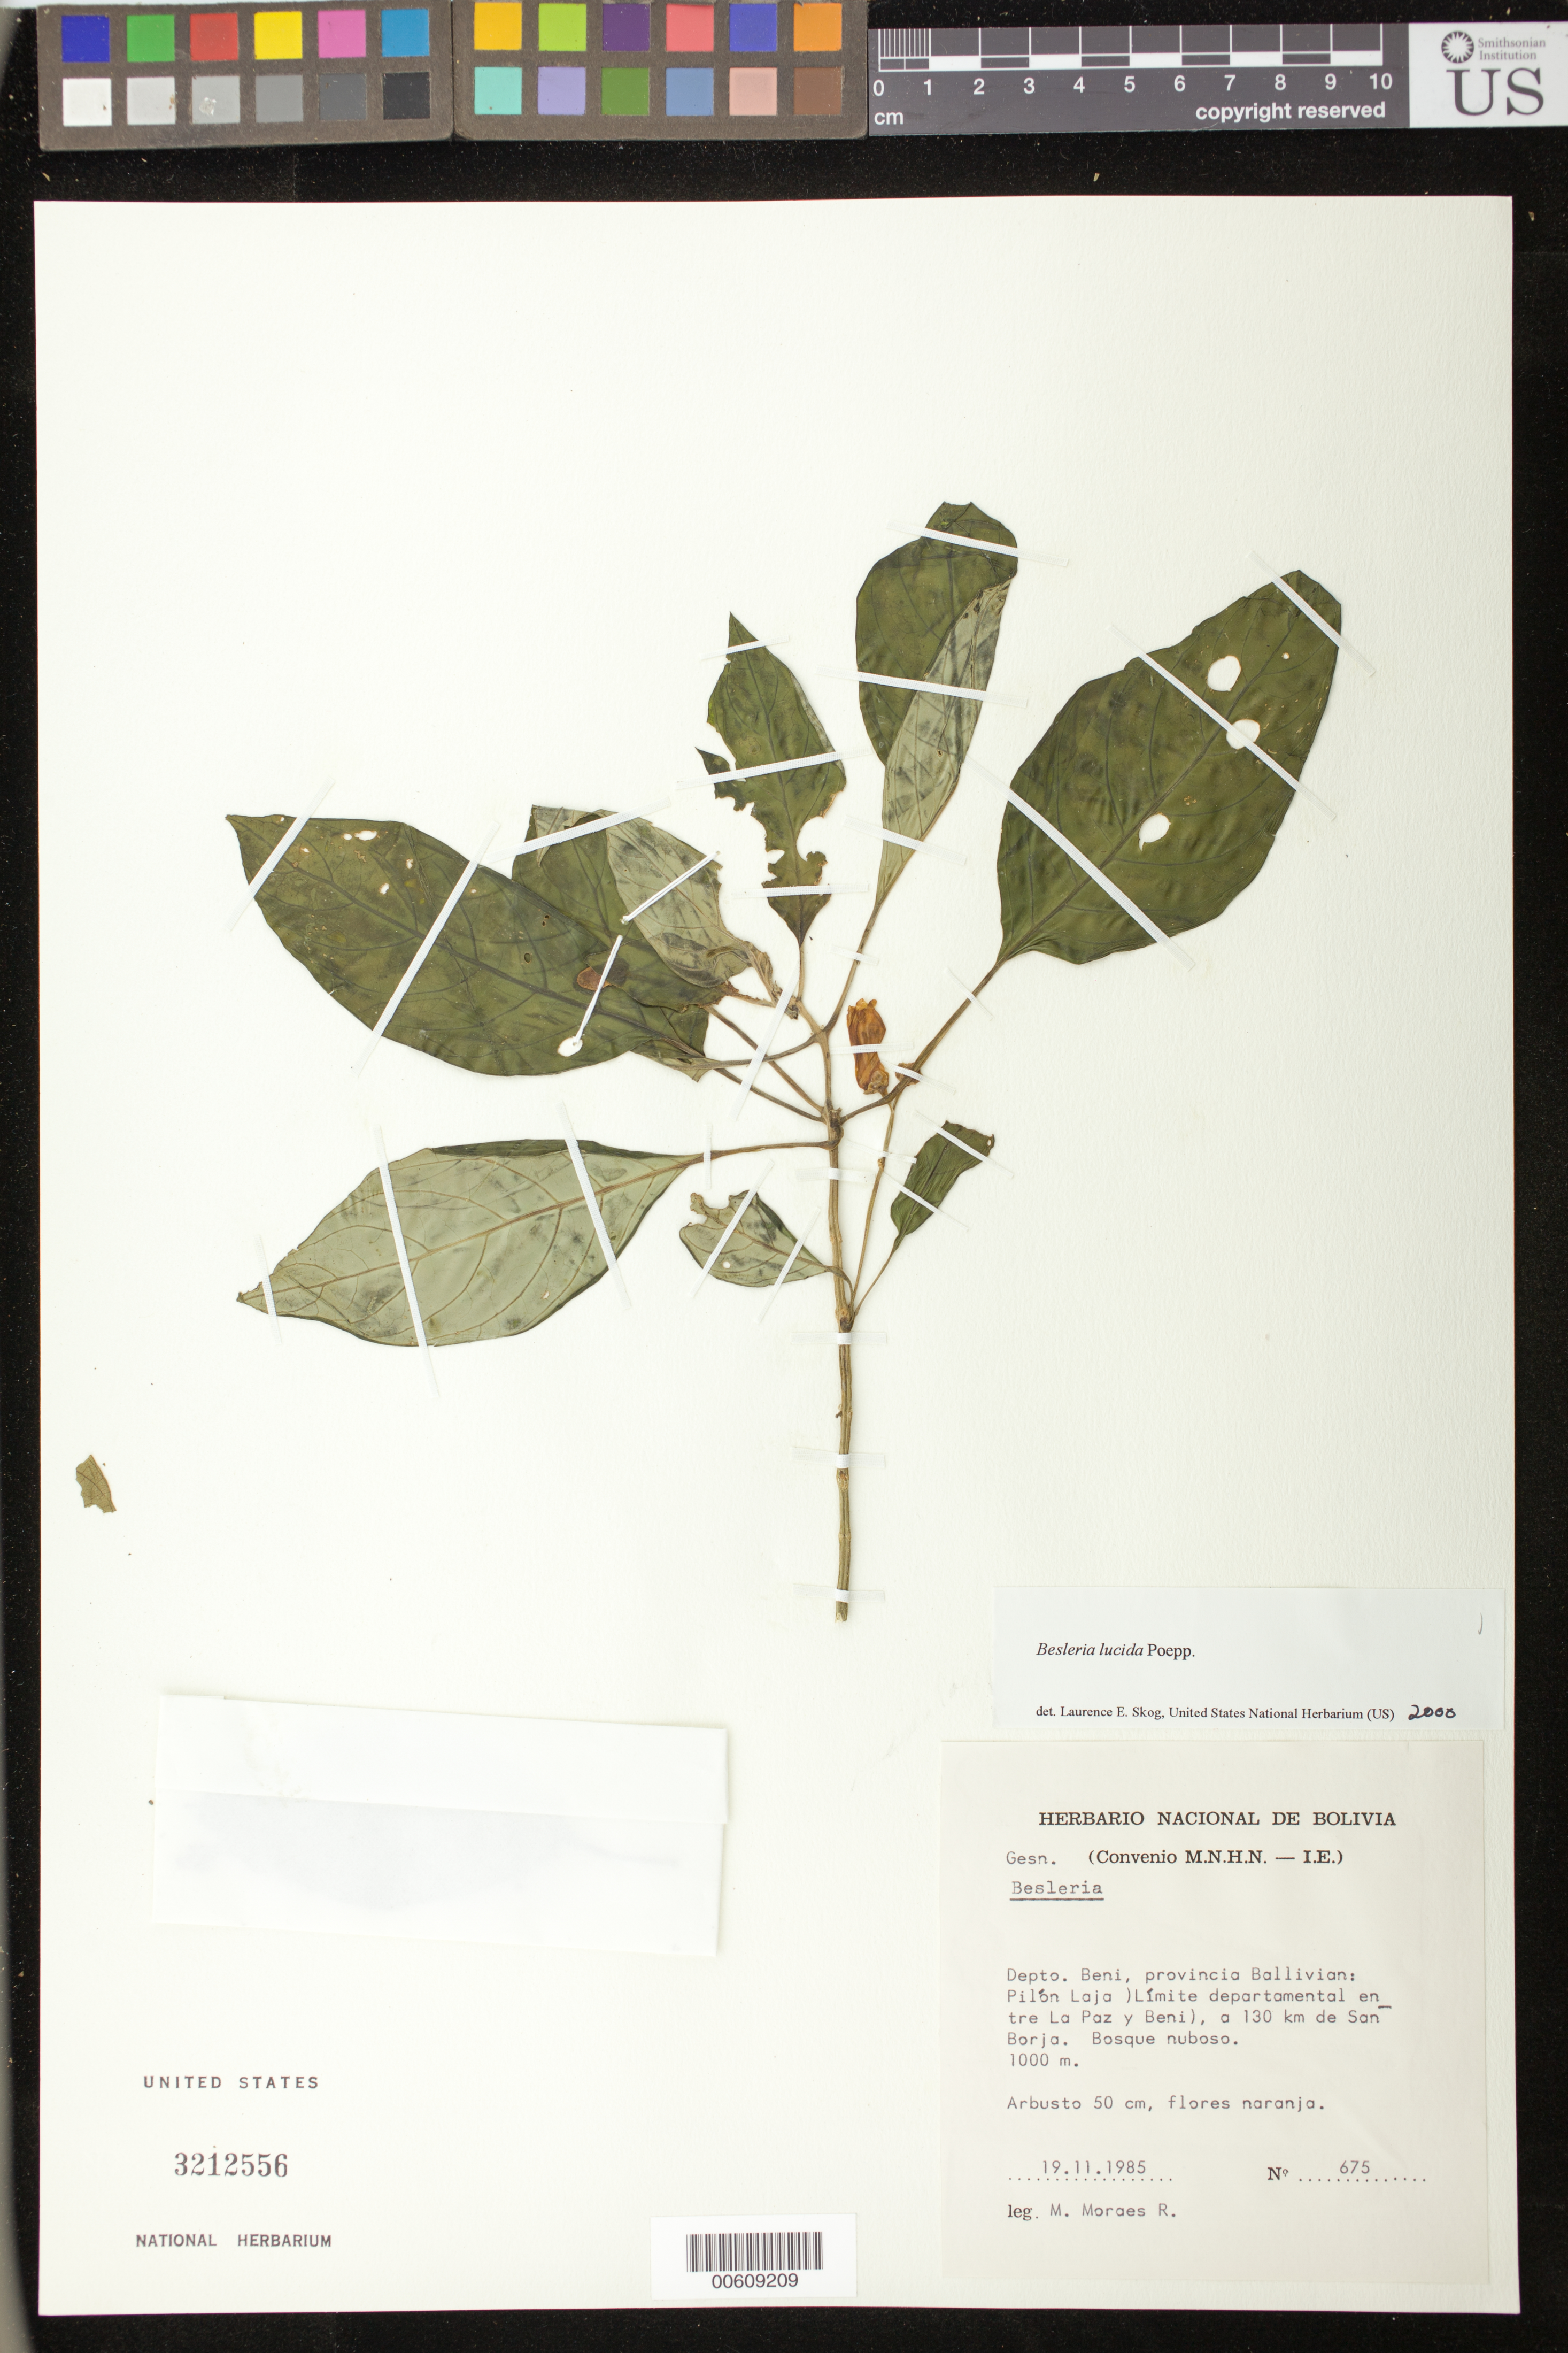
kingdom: Plantae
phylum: Tracheophyta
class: Magnoliopsida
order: Lamiales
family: Gesneriaceae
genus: Besleria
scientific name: Besleria lucida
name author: Poepp.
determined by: Skog, Laurence E.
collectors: M. Moraes R.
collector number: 675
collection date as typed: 19 Nov 1985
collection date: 1985-11-19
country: Bolivia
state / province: Beni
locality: Prov. Ballivian: Pilón Laja (límite departamental entre La Paz y Beni), a 130 km de San Borja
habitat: Bosque nuboso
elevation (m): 1000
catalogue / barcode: US 3212556